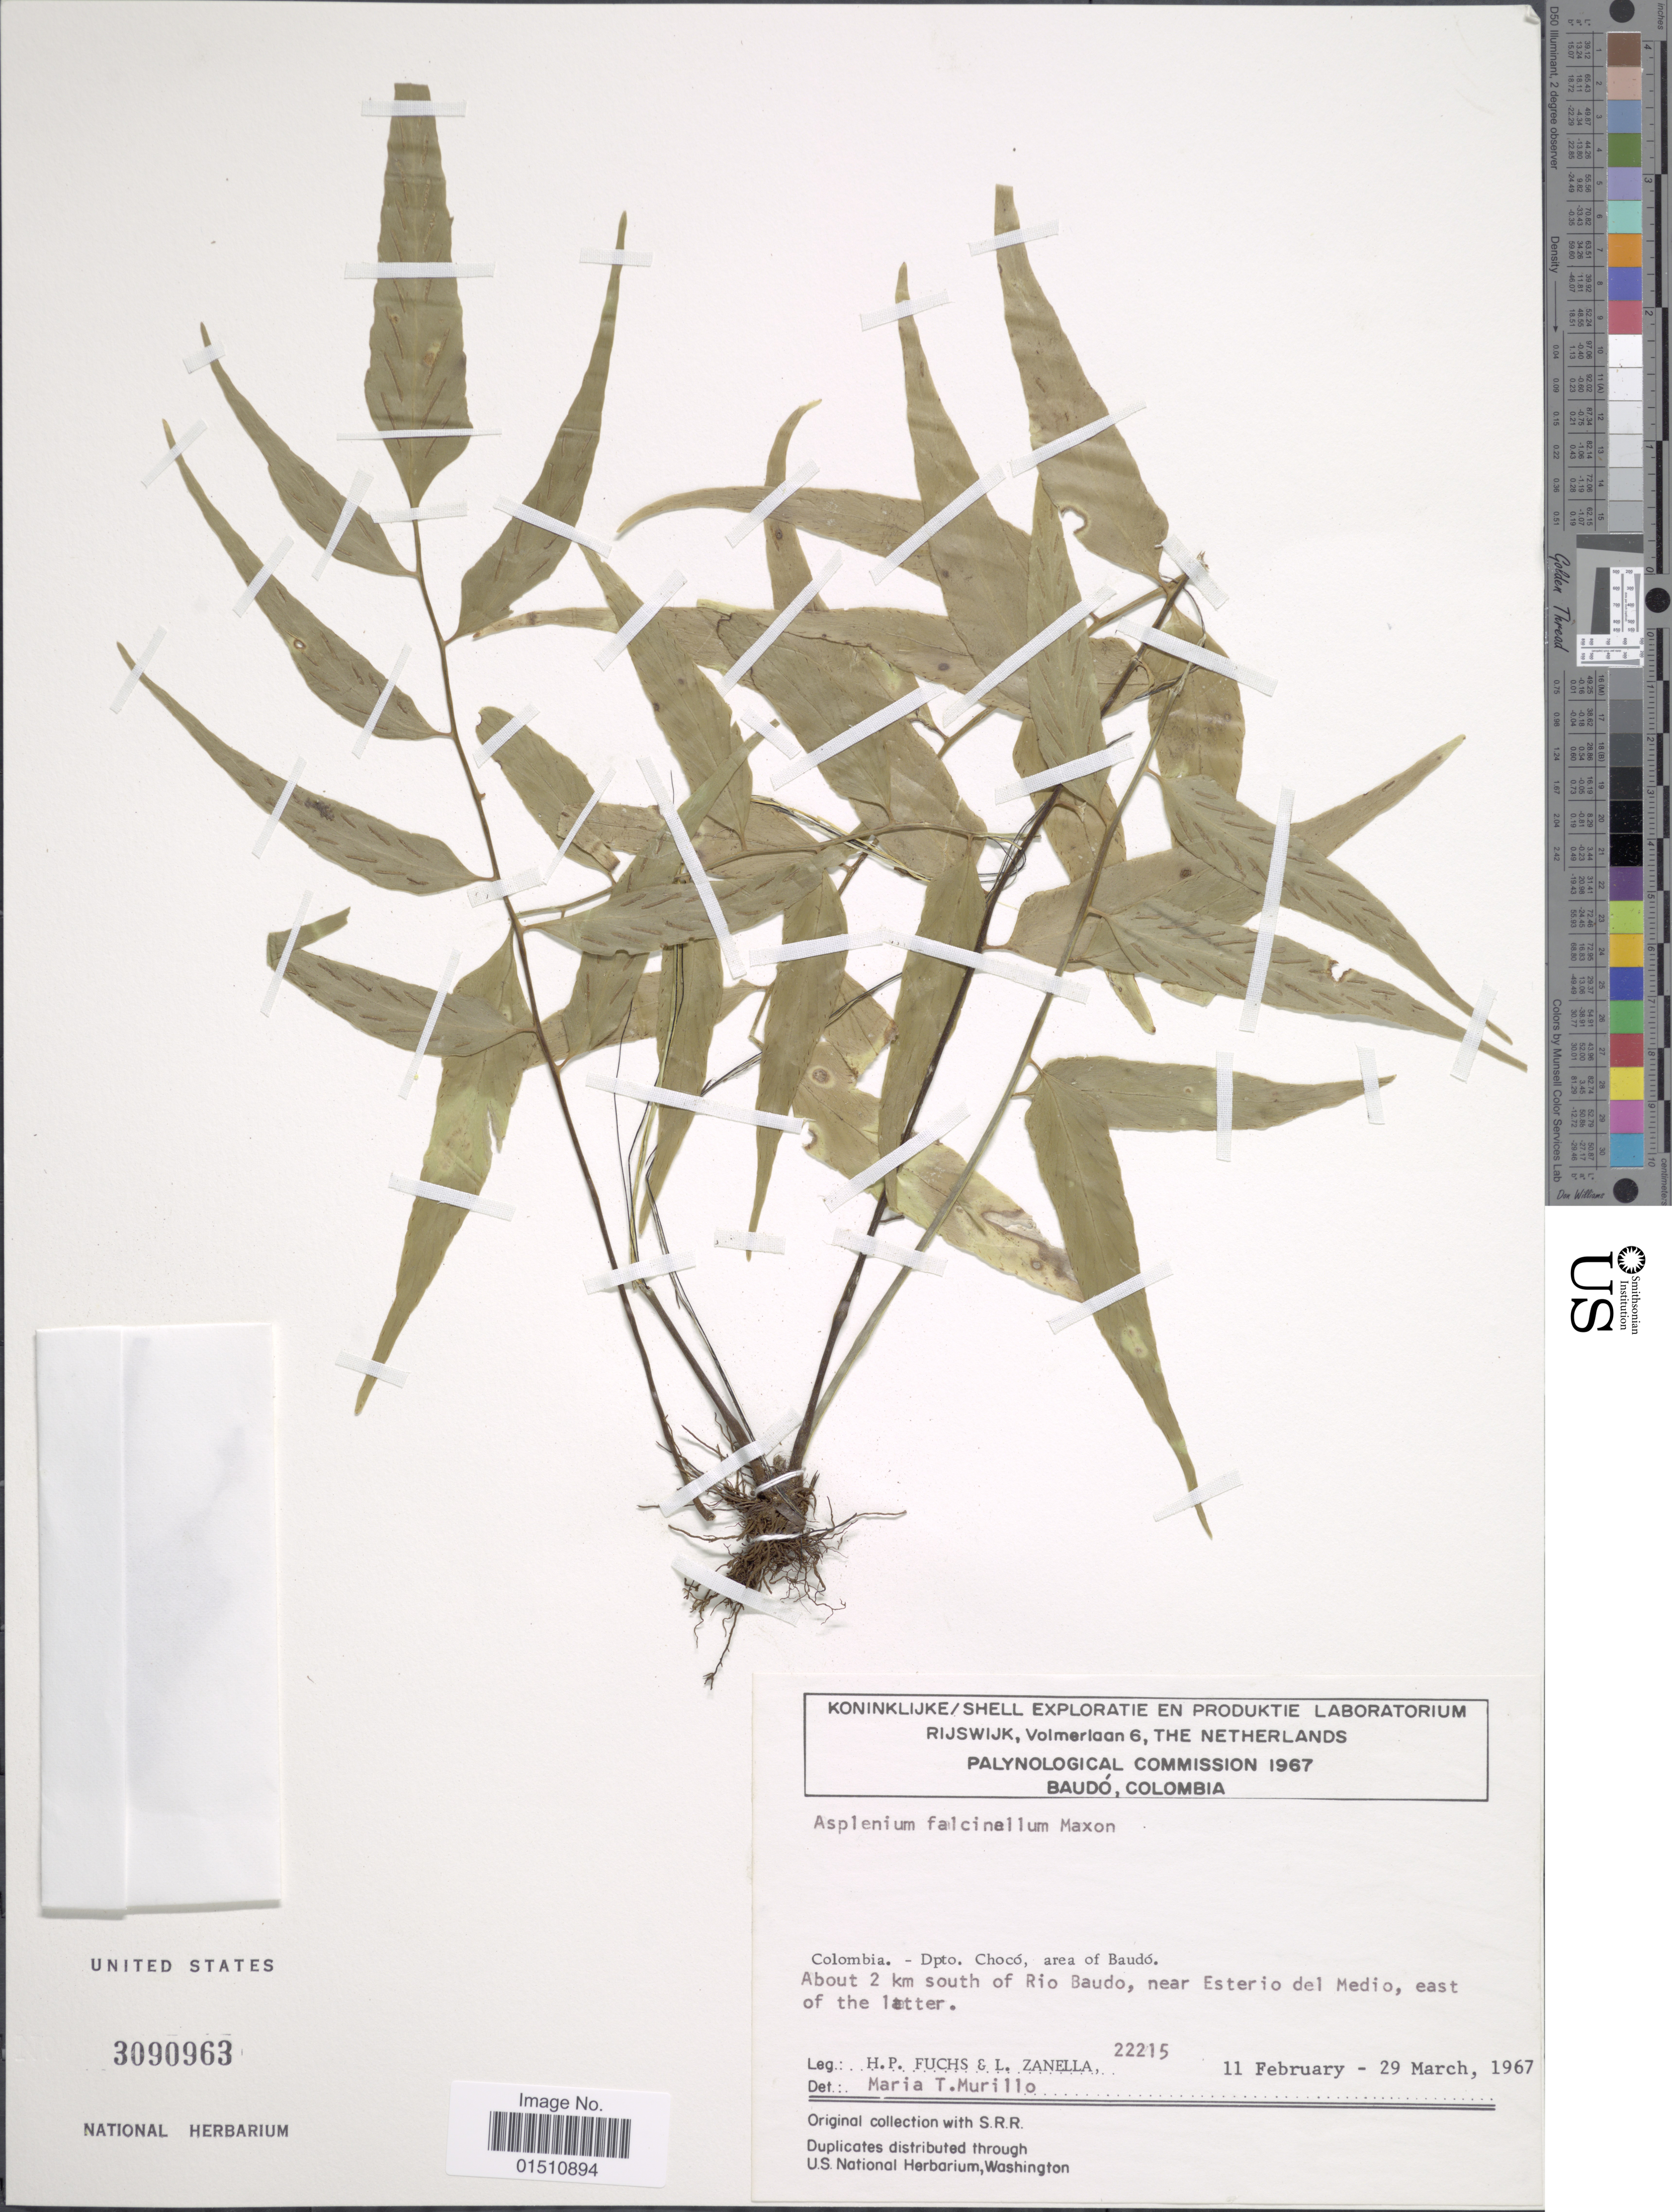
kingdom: Plantae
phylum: Tracheophyta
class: Polypodiopsida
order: Polypodiales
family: Aspleniaceae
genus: Asplenium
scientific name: Asplenium falcinellum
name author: Maxon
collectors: H. P. Fuchs & L. Zanella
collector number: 22215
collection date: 1967-02-11/1967-03-29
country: Colombia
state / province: Chocó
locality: Colombia. Dpto. Choco, area of Baudo. About 2 km south of Rio Baudo, near Esterio del Medio, east of the latter.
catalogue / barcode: US 3090963